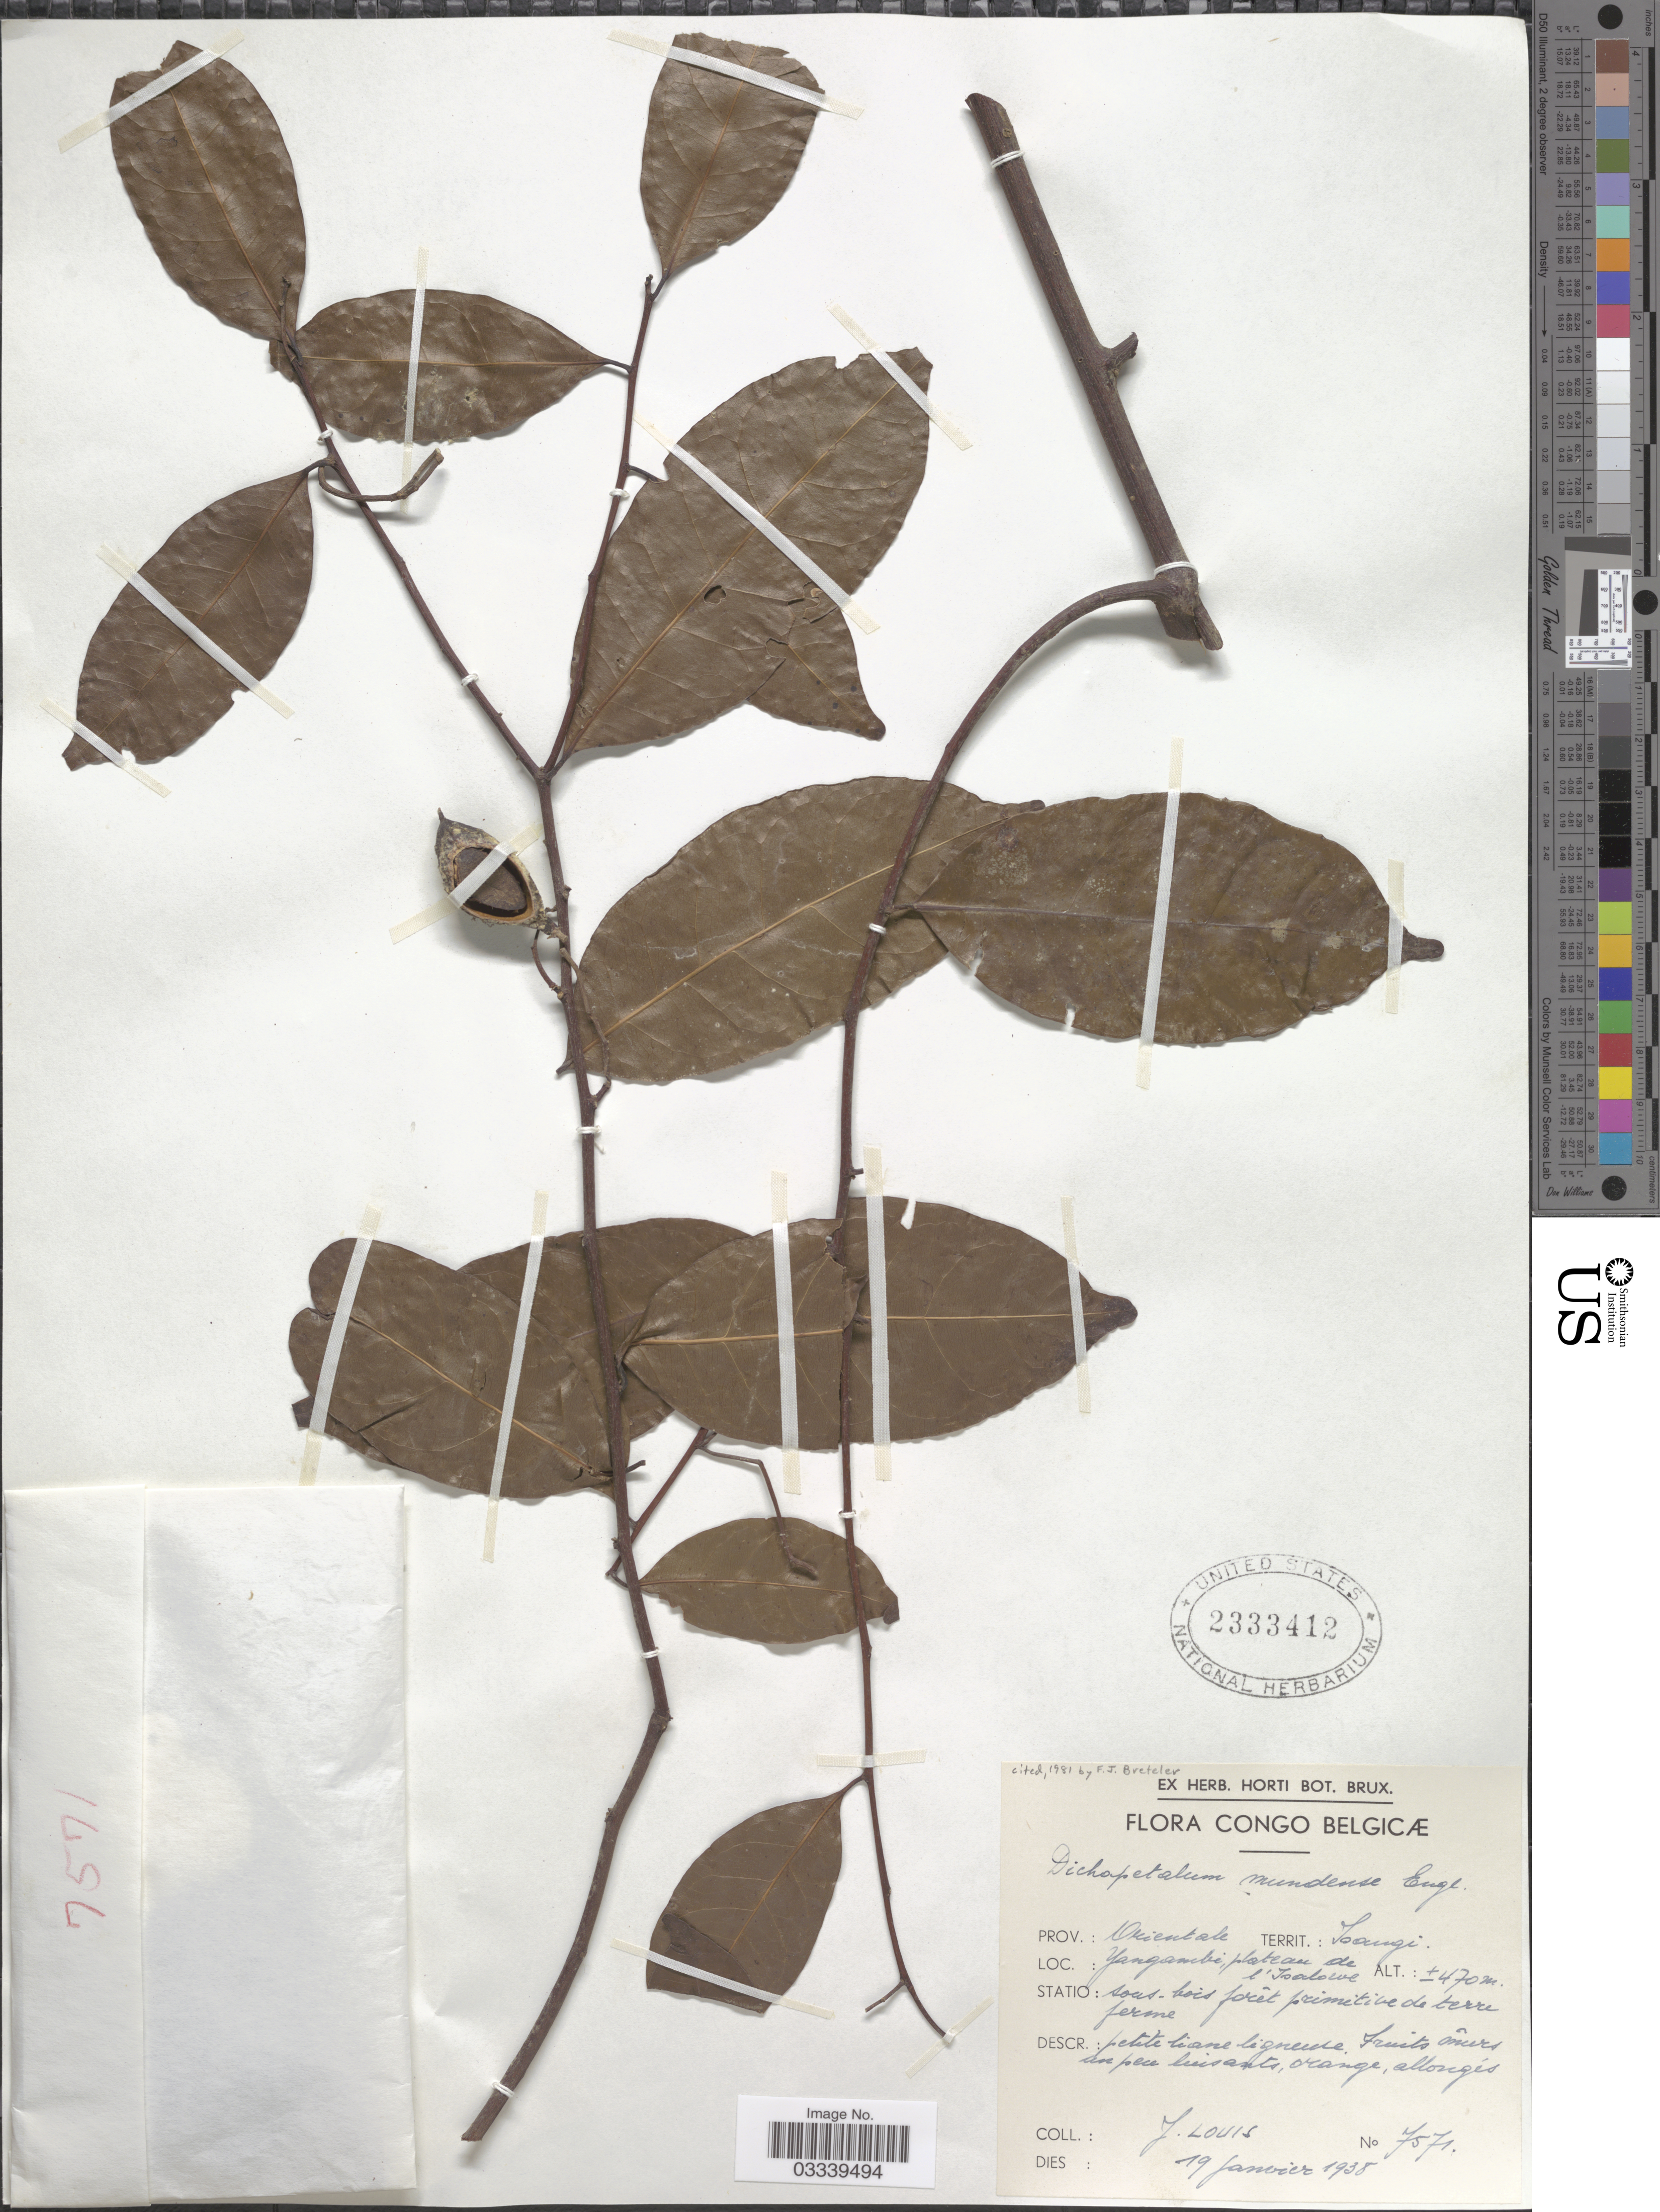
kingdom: Plantae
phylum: Tracheophyta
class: Magnoliopsida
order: Malpighiales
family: Dichapetalaceae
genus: Dichapetalum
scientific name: Dichapetalum mundense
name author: Engl.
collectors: J. Louis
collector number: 7571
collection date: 1938-01-19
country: Congo, Democratic Republic of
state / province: Tshopo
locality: Congo Belgicæ. Territ.: Isangi. Yangambi plateau de l'Isalowe. Statio: sous-bois forêt primitive de terre ferme.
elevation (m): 470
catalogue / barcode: US 2333412